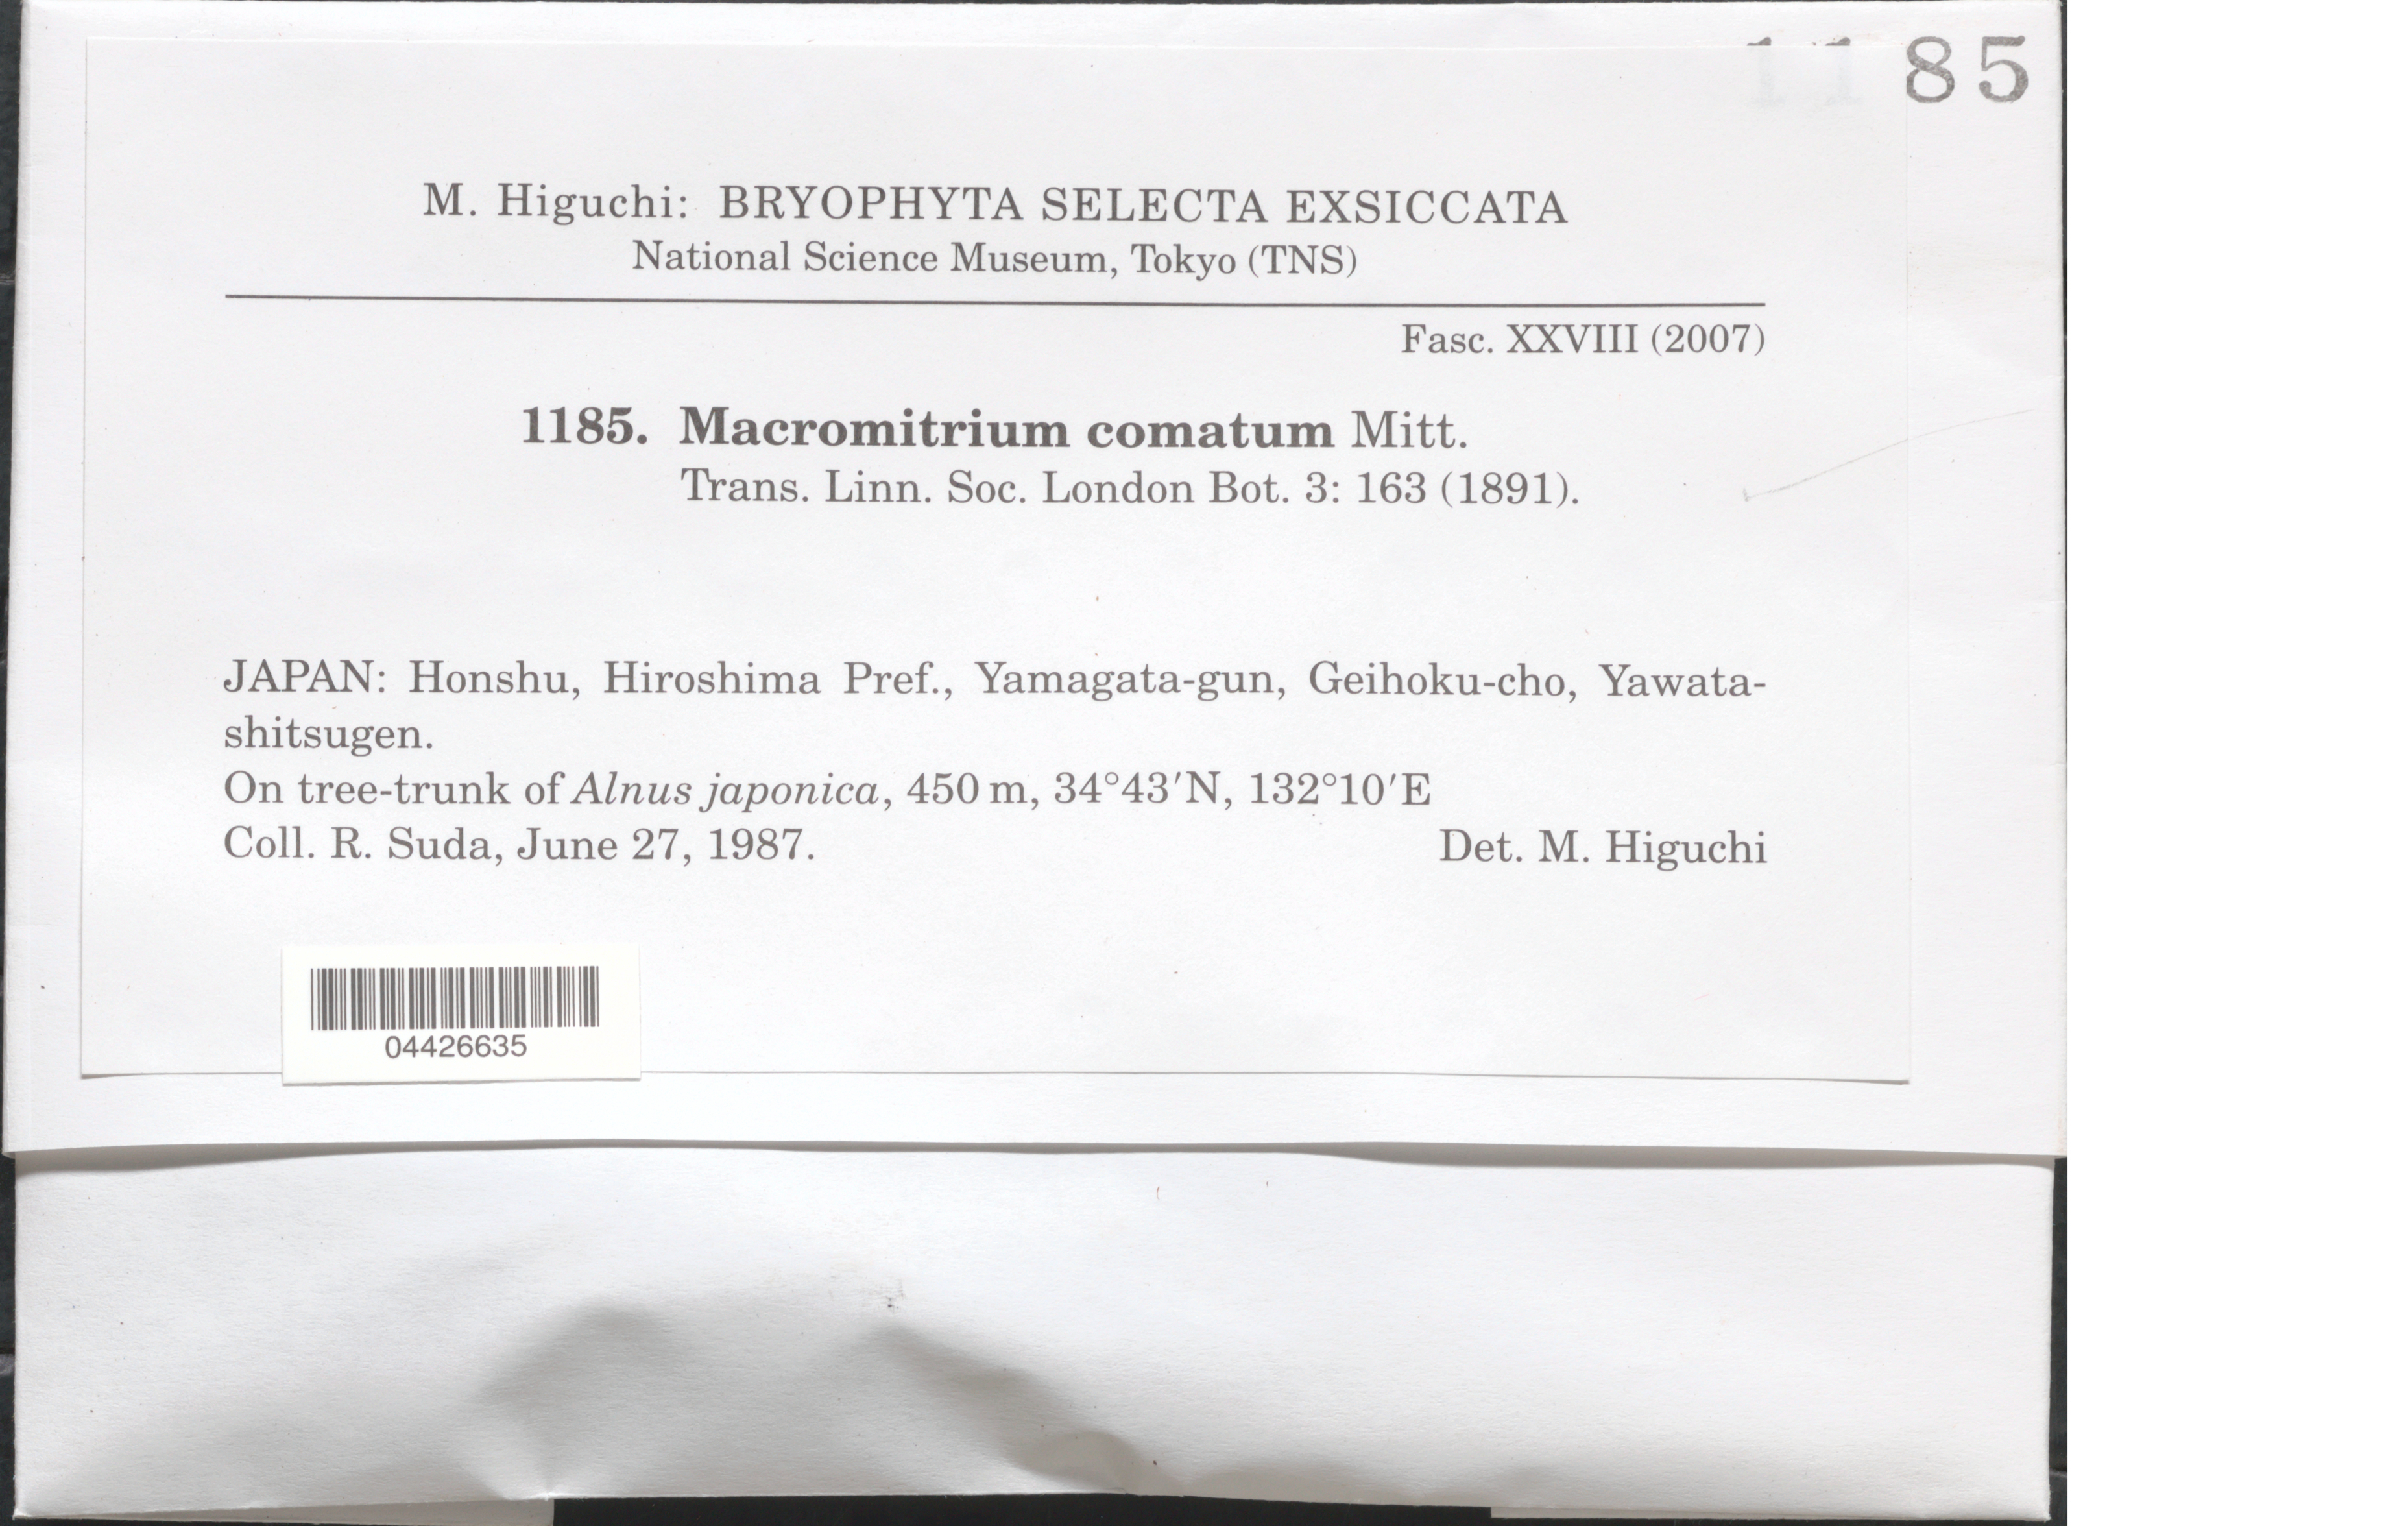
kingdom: Plantae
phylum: Bryophyta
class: Bryopsida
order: Orthotrichales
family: Orthotrichaceae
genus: Macromitrium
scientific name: Macromitrium comatum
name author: Mitt.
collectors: R. Suda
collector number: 1185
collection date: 1987-06-27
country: Japan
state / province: Hirosima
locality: Honshu: Hiroshima Pref., Yamagata-gun, Geihoku-cho, Yawata-shitsugen.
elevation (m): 450